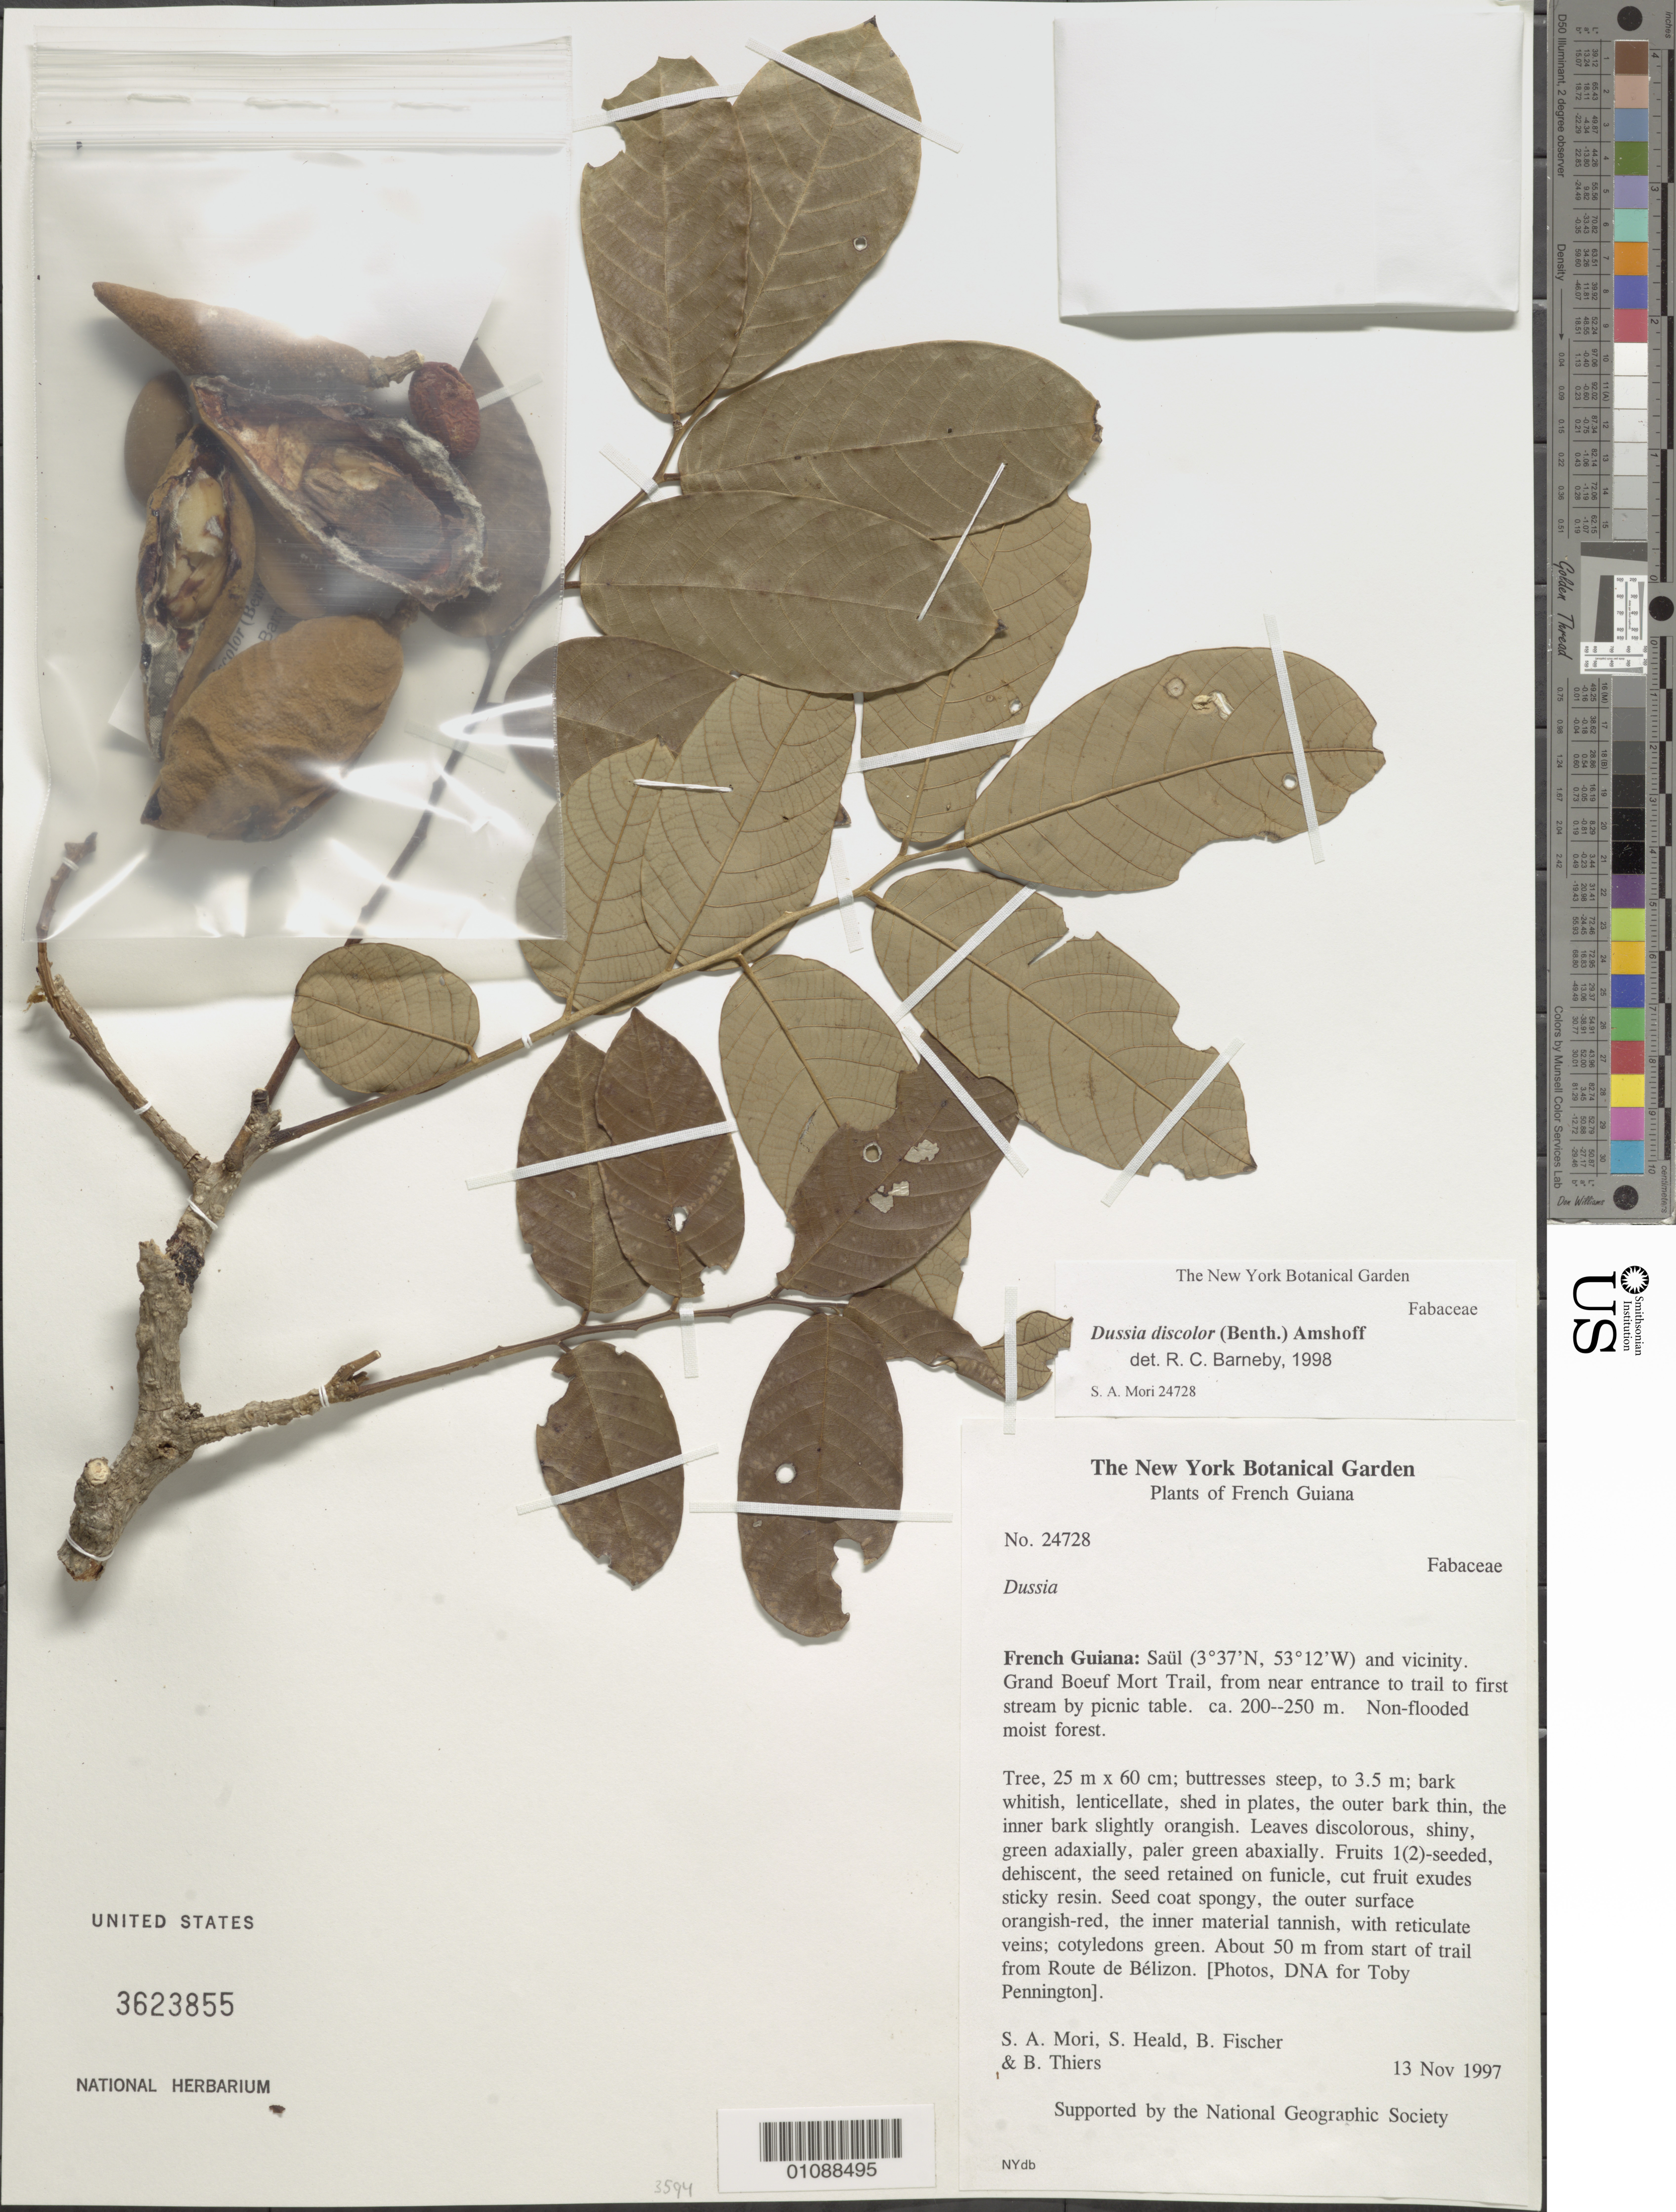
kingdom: Plantae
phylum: Tracheophyta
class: Magnoliopsida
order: Fabales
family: Fabaceae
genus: Dussia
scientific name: Dussia discolor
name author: (Benth.) Amshoff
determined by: Barneby, Rupert C., (NY)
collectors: S. Mori, S. Heald, B. Fischer & B. Thiers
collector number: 24728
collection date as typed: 13-Nov-97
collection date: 1997-11-13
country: French Guiana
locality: Saül and vic., Grand Boeuf Mort Trail, from near entrance to trail to first stream by picnic table. About 50m from start of trail from Route de Bélizon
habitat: Non-flooded moist forest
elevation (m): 200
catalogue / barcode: US 3623855